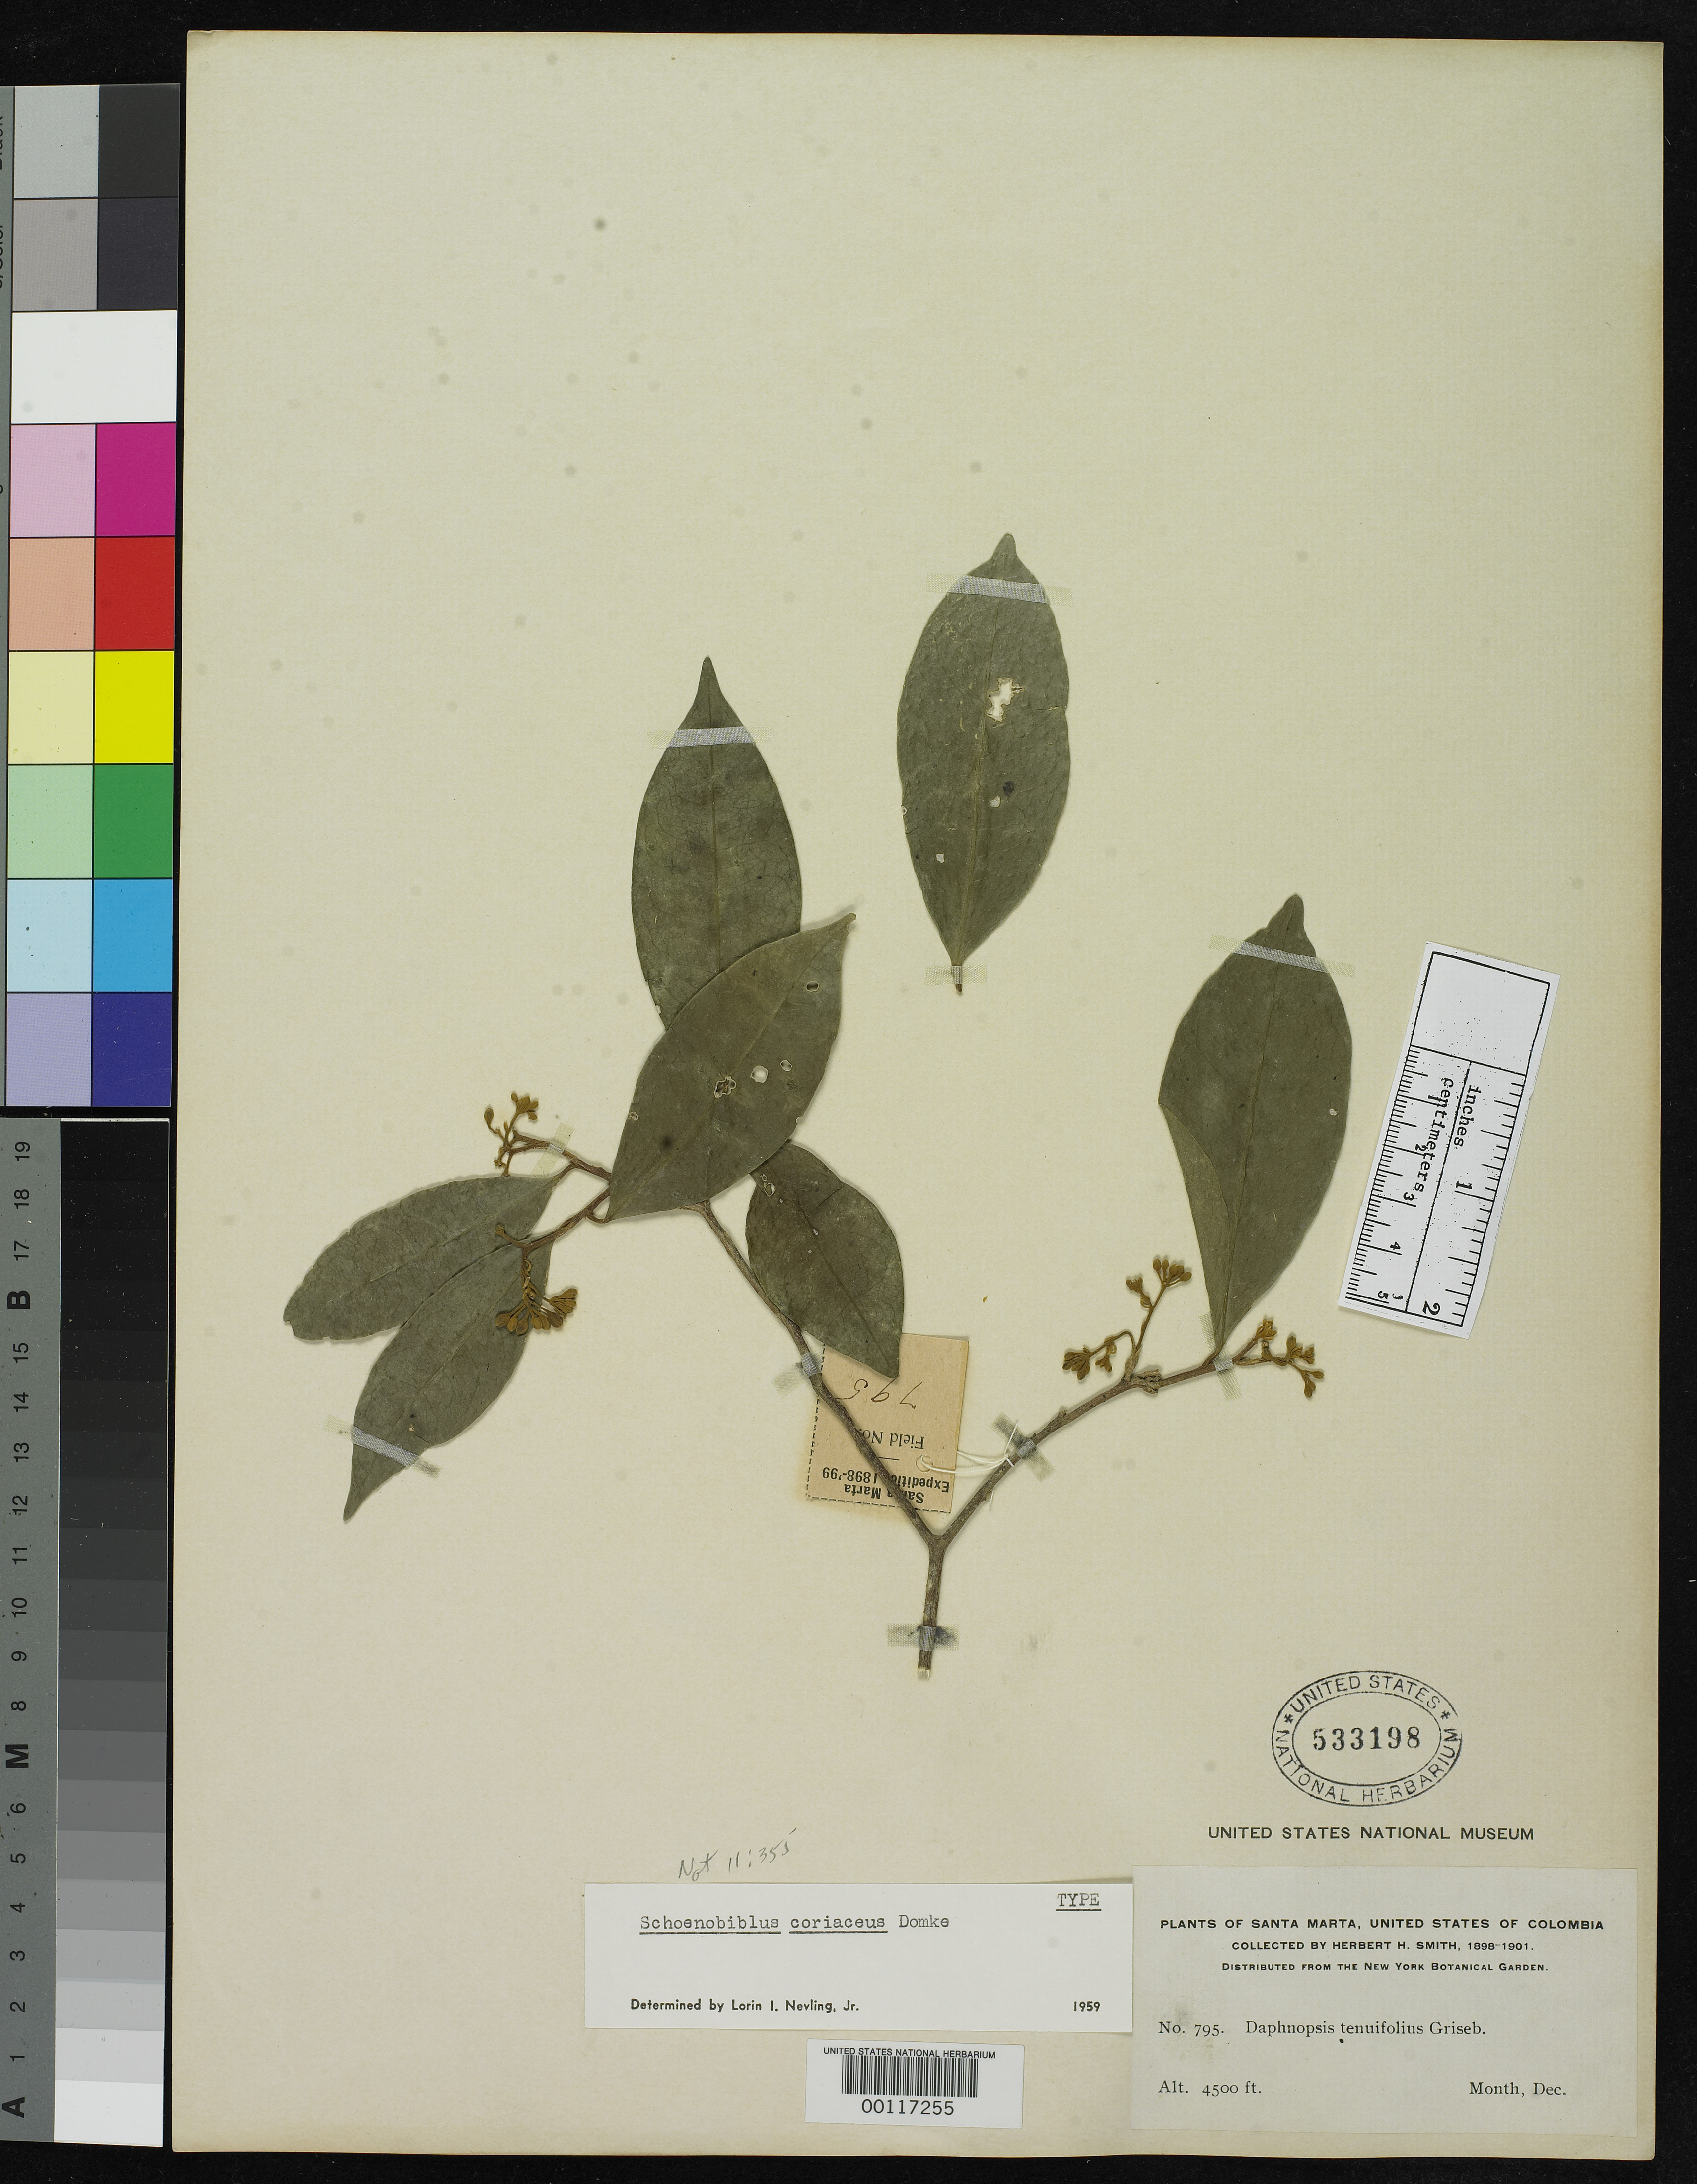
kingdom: Plantae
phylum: Tracheophyta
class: Magnoliopsida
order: Malvales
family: Thymelaeaceae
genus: Schoenobiblus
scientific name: Schoenobiblus coriaceus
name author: Domke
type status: Isolectotype; Isotype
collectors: Herbert H. Smith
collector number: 795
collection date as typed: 1898-1901. Month, Dec.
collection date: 1898/1901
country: Colombia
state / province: Magdalena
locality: Santa Marta.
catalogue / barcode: US 533198